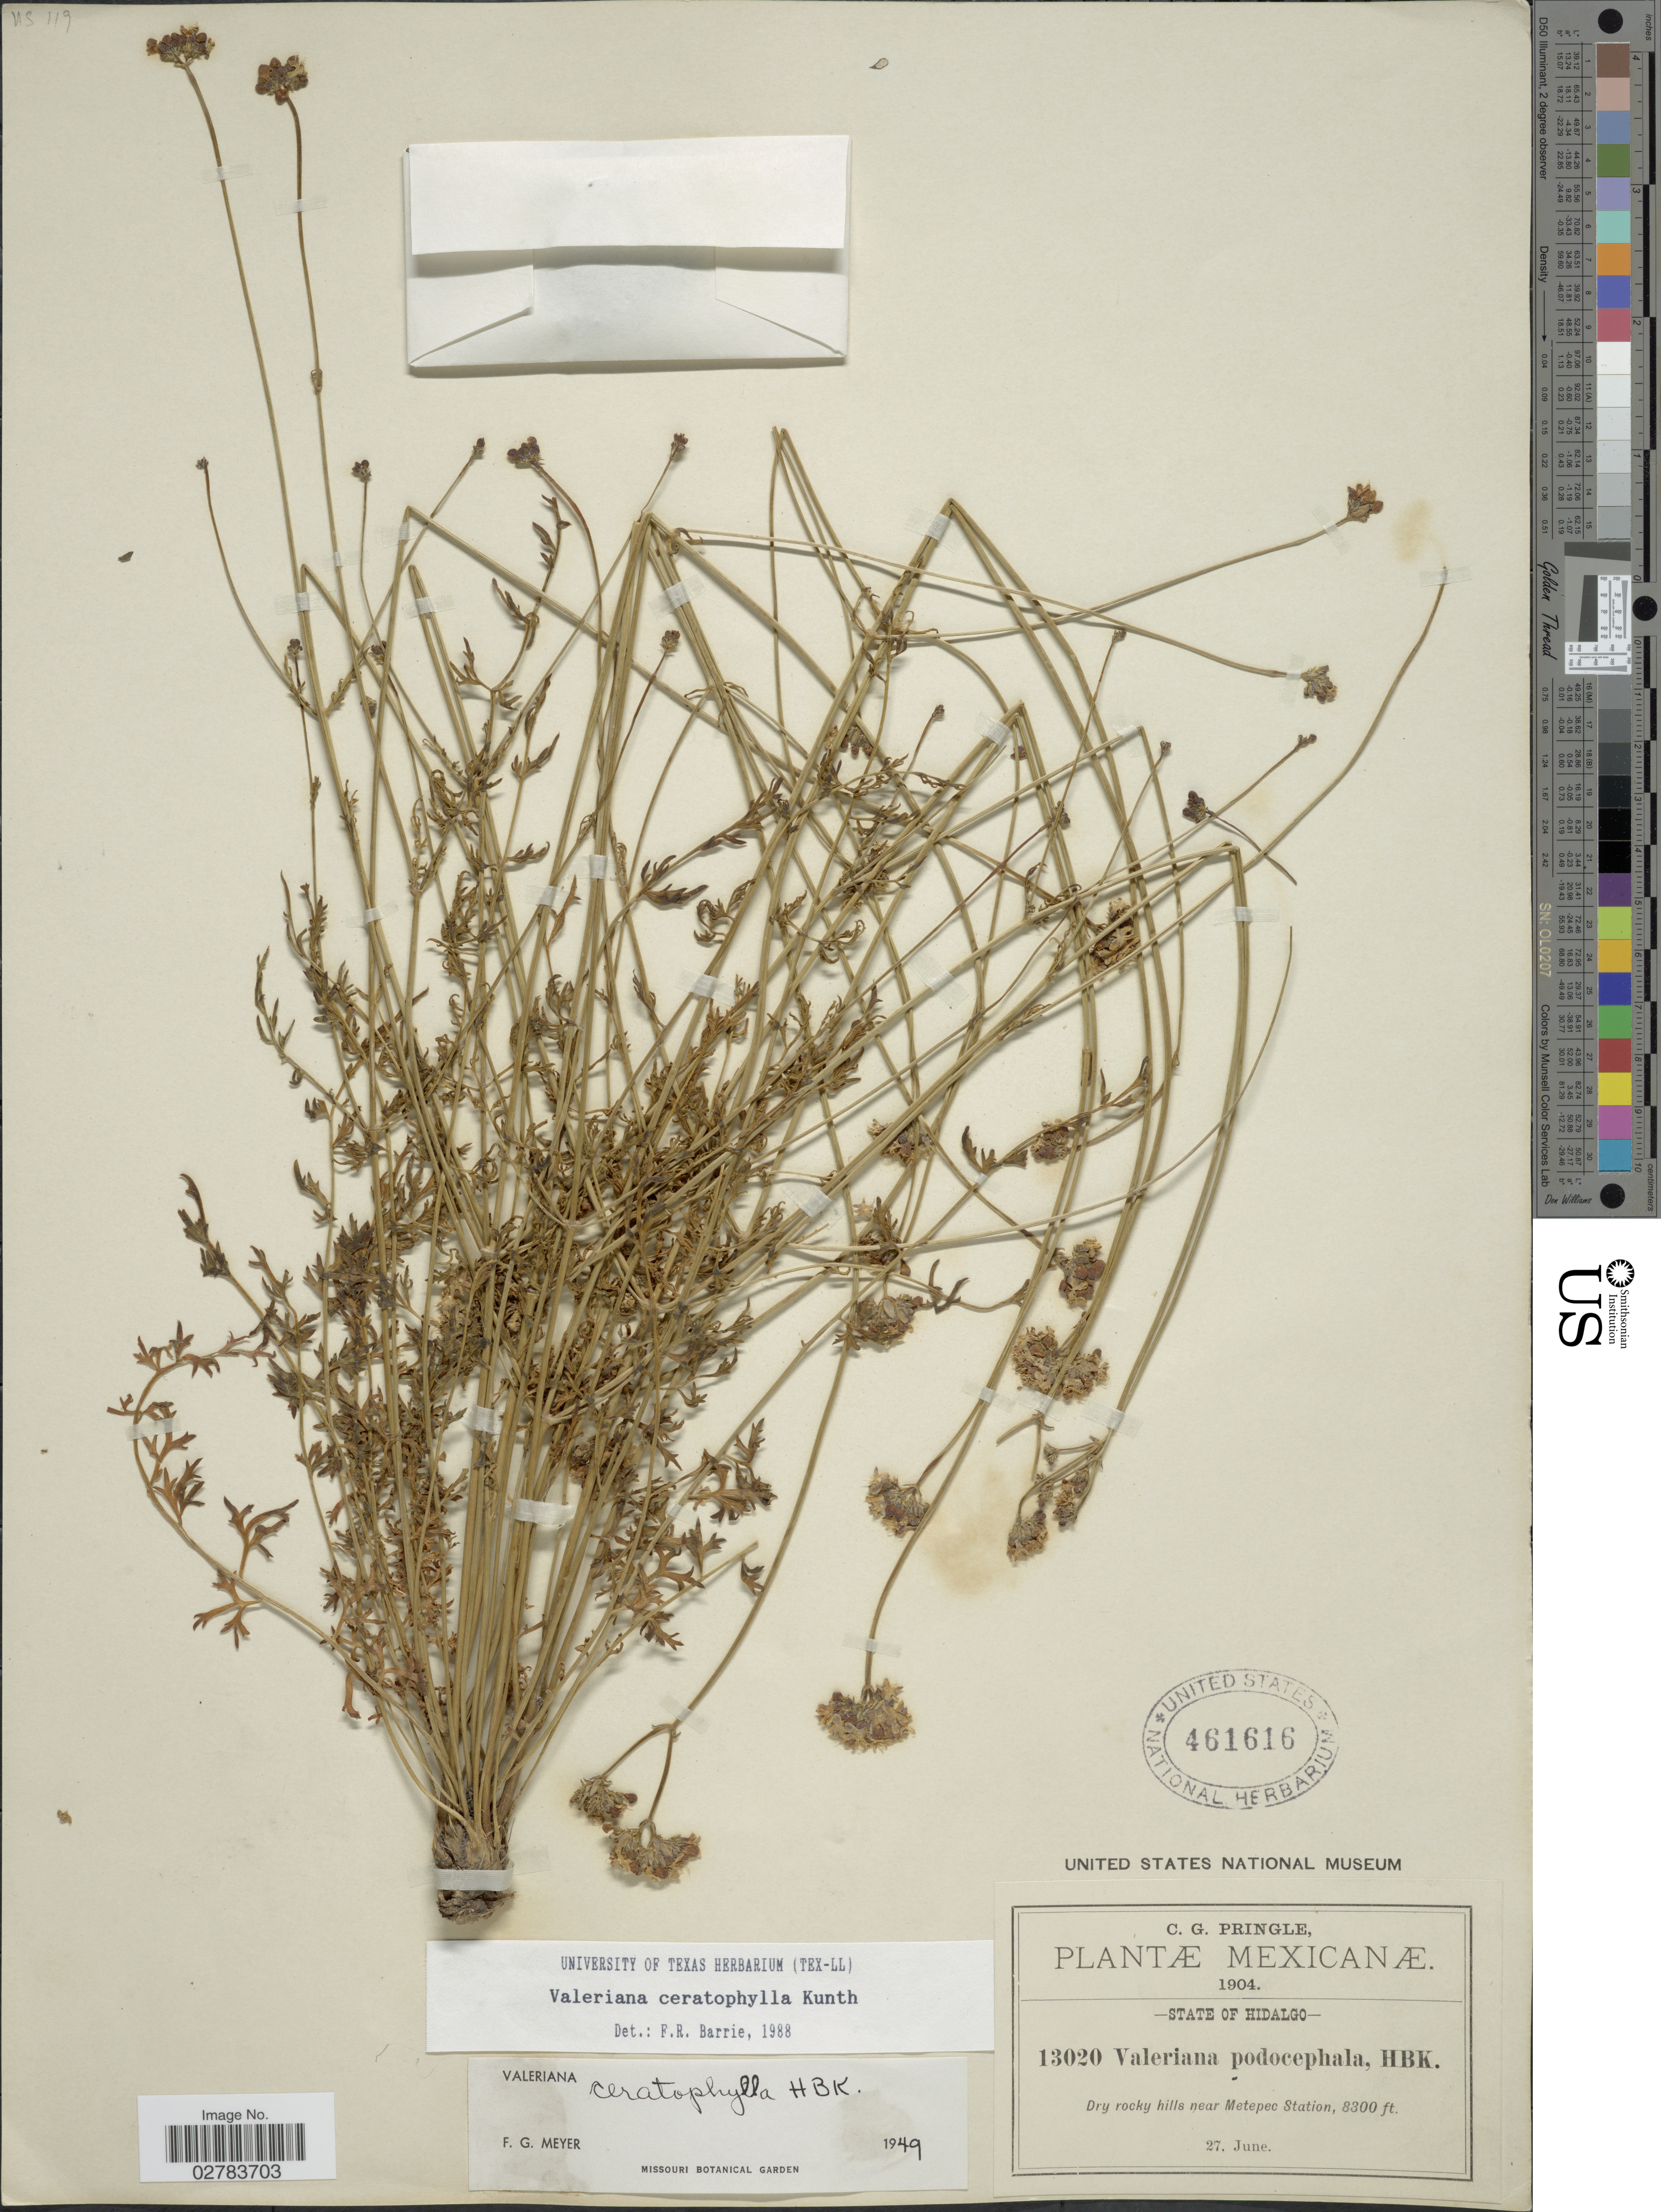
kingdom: Plantae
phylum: Tracheophyta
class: Magnoliopsida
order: Dipsacales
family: Caprifoliaceae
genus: Valeriana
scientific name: Valeriana ceratophylla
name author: Kunth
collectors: C. G. Pringle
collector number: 13020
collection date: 1904-06-27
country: Mexico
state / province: Hidalgo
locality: Dry rocky hills near Metepec Station.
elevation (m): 2530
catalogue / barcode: US 461616